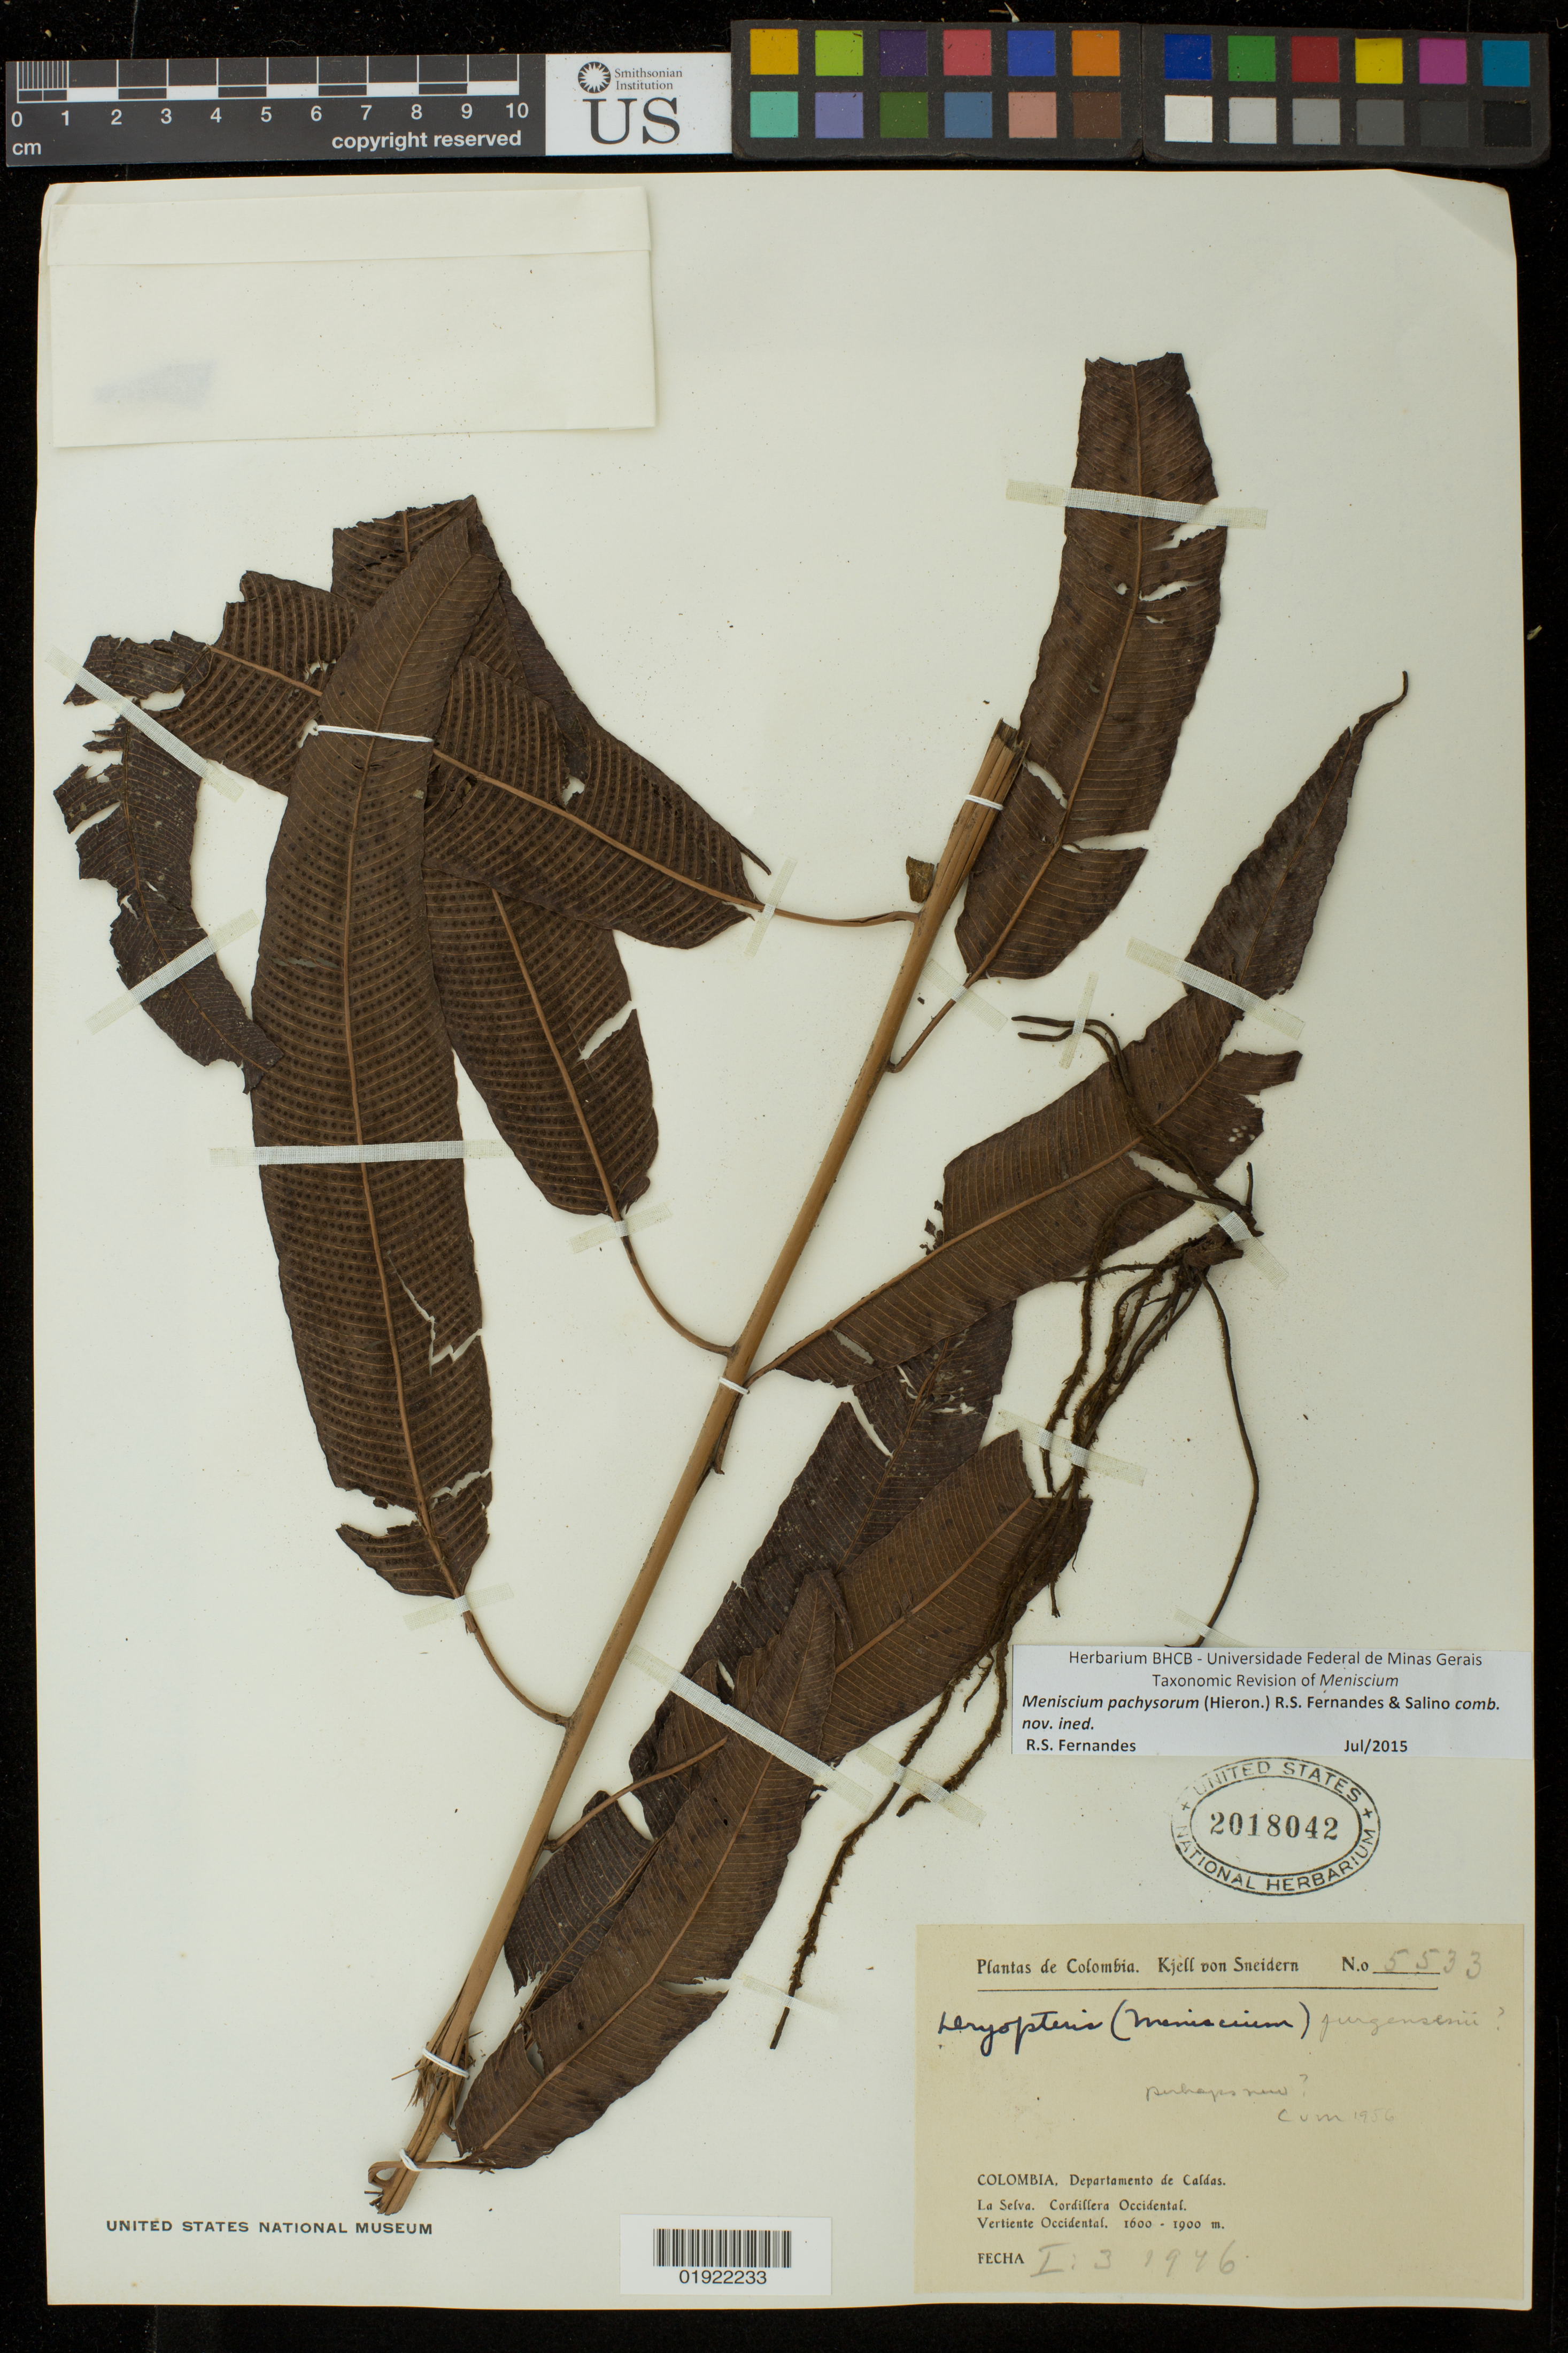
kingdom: Plantae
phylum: Tracheophyta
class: Polypodiopsida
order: Polypodiales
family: Thelypteridaceae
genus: Meniscium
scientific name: Meniscium pachysorum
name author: (Hieron.) Fernandes & Salino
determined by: Fernandes, R. S.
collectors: K. von Sneidern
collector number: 5533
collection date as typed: I:3 1946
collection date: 1946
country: Colombia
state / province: Caldas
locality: La Selva. Cordillera Occidental. Vertiente Occidental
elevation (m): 1600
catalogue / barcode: US 2018042